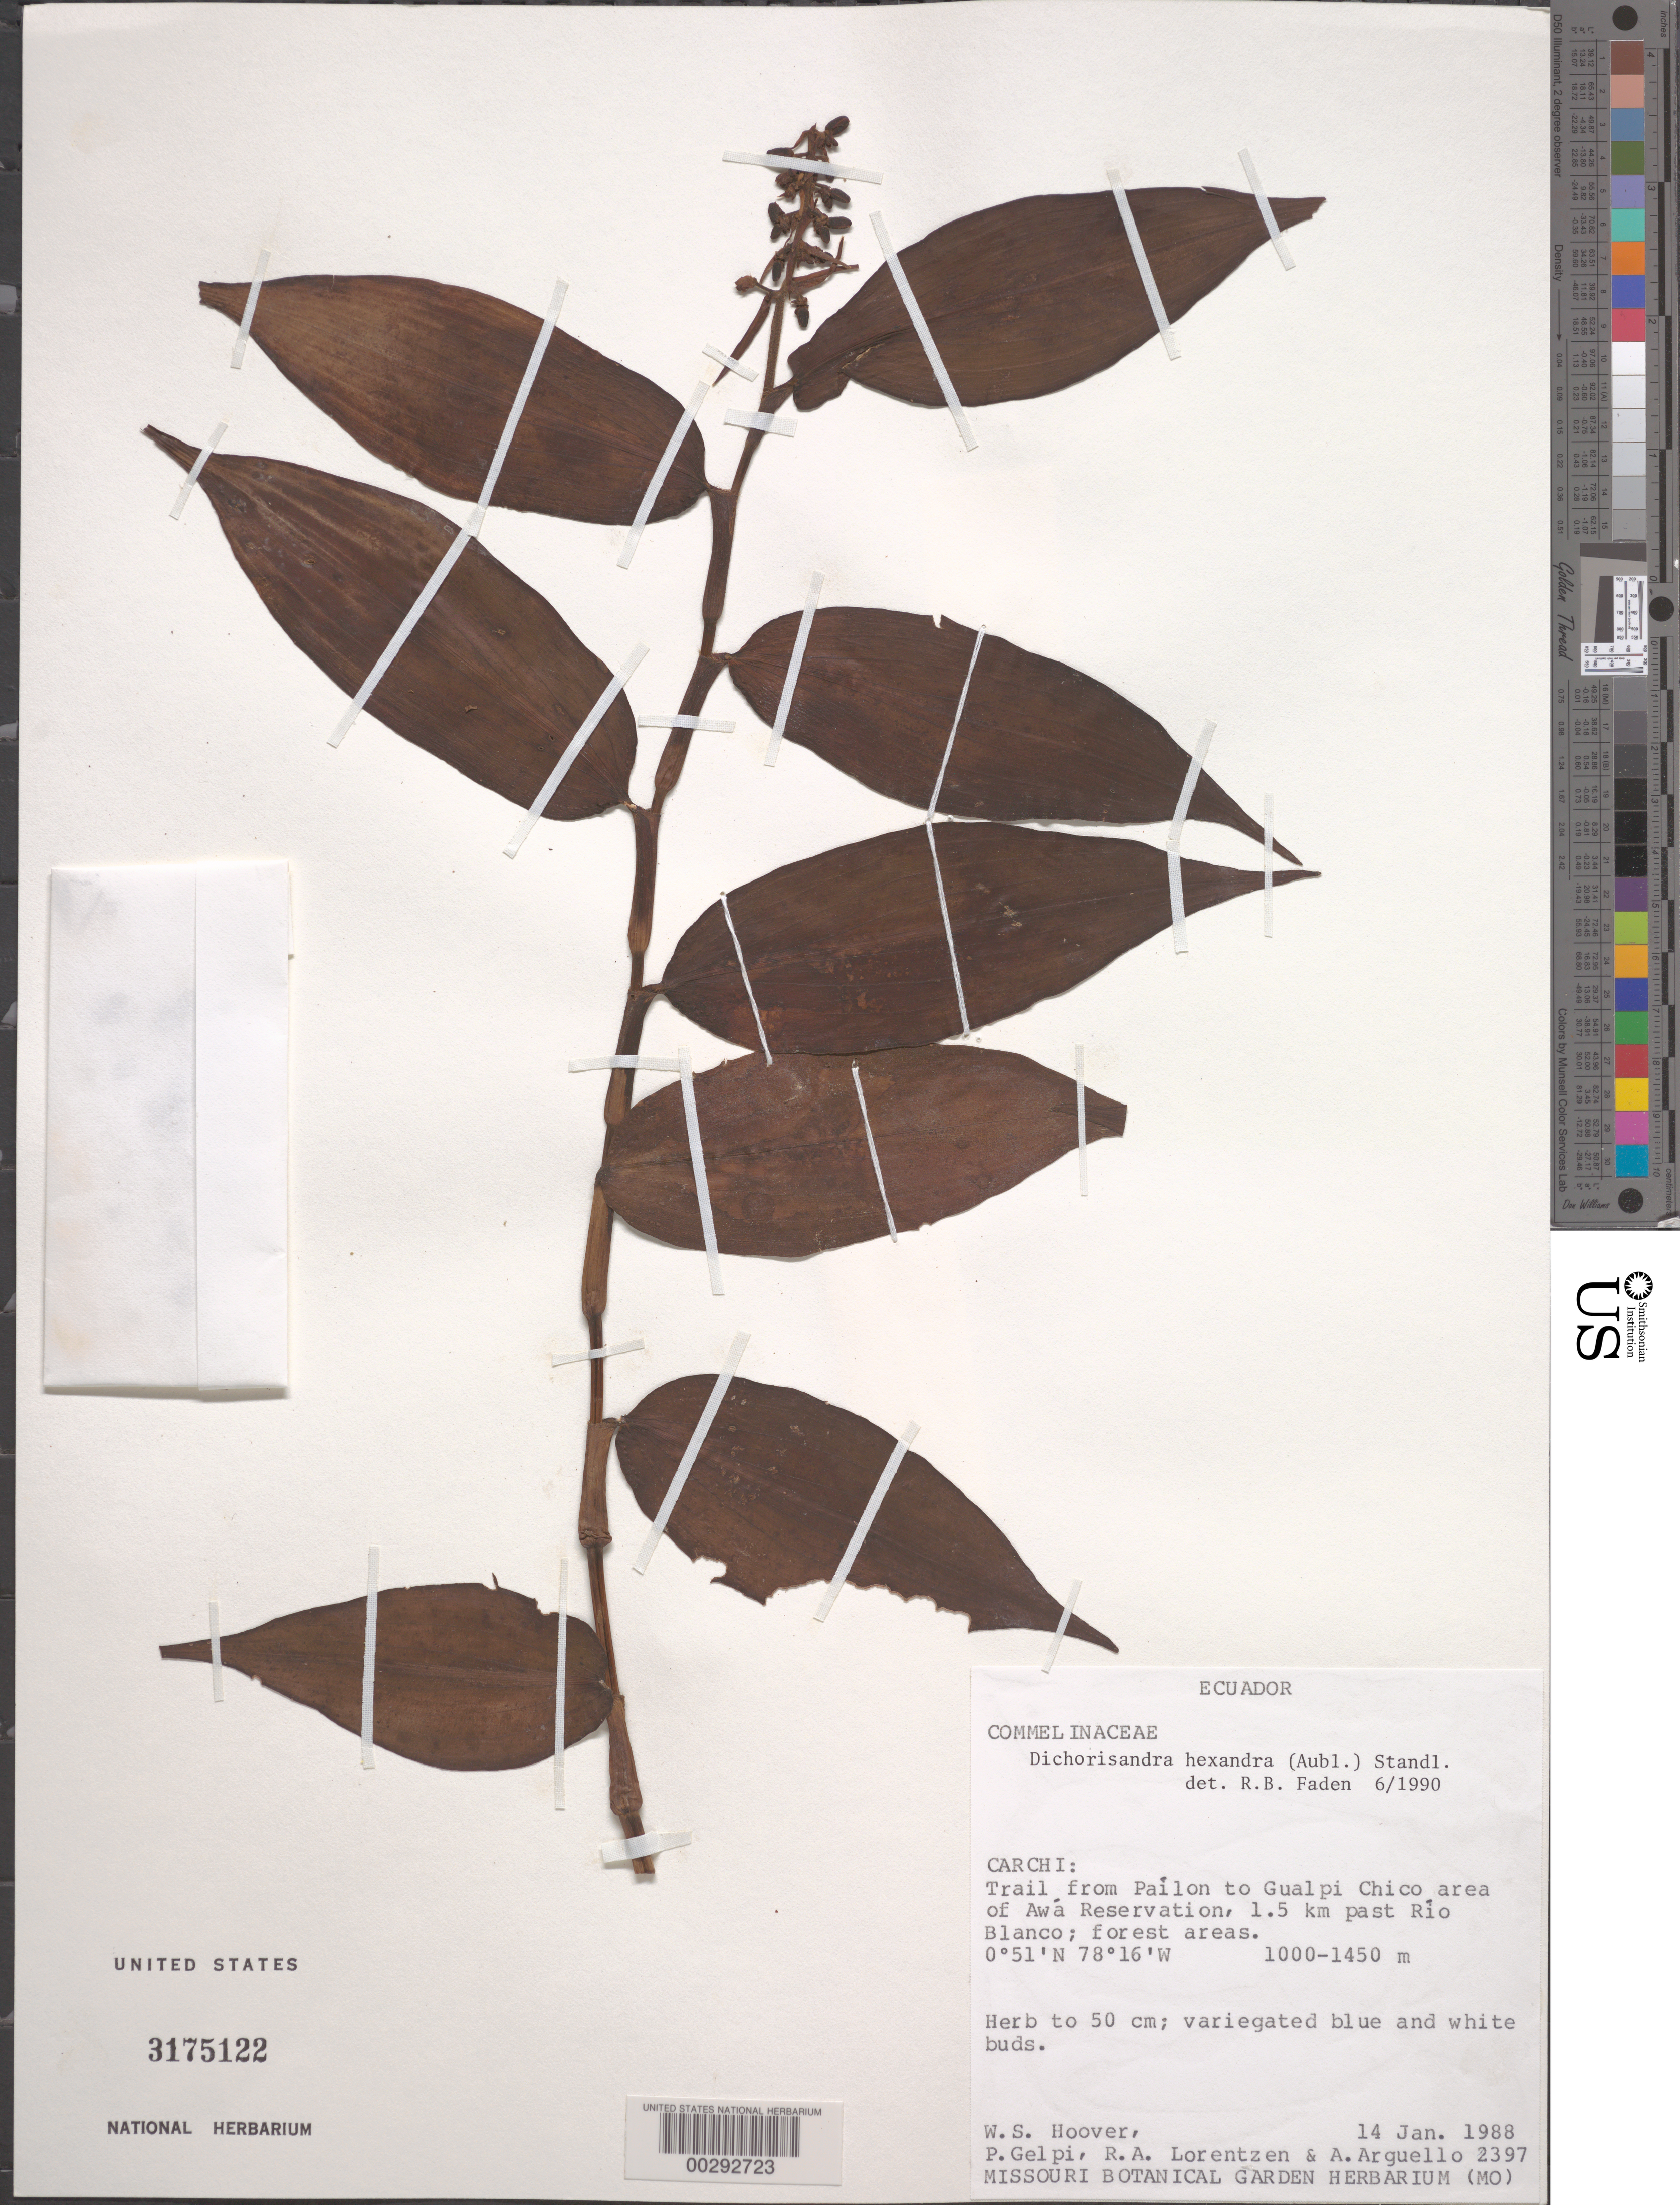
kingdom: Plantae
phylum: Tracheophyta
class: Liliopsida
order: Commelinales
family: Commelinaceae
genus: Dichorisandra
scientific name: Dichorisandra hexandra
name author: (Aubl.) Standl.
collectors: W. S. Hoover, P. Gelpi, R. Lorentzen & A. Arguello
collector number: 2397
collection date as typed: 14 Jan 1988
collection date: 1988-01-14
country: Ecuador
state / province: Carchi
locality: Trail from Pailon to Gualpi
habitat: Forested area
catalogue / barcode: US 3175122